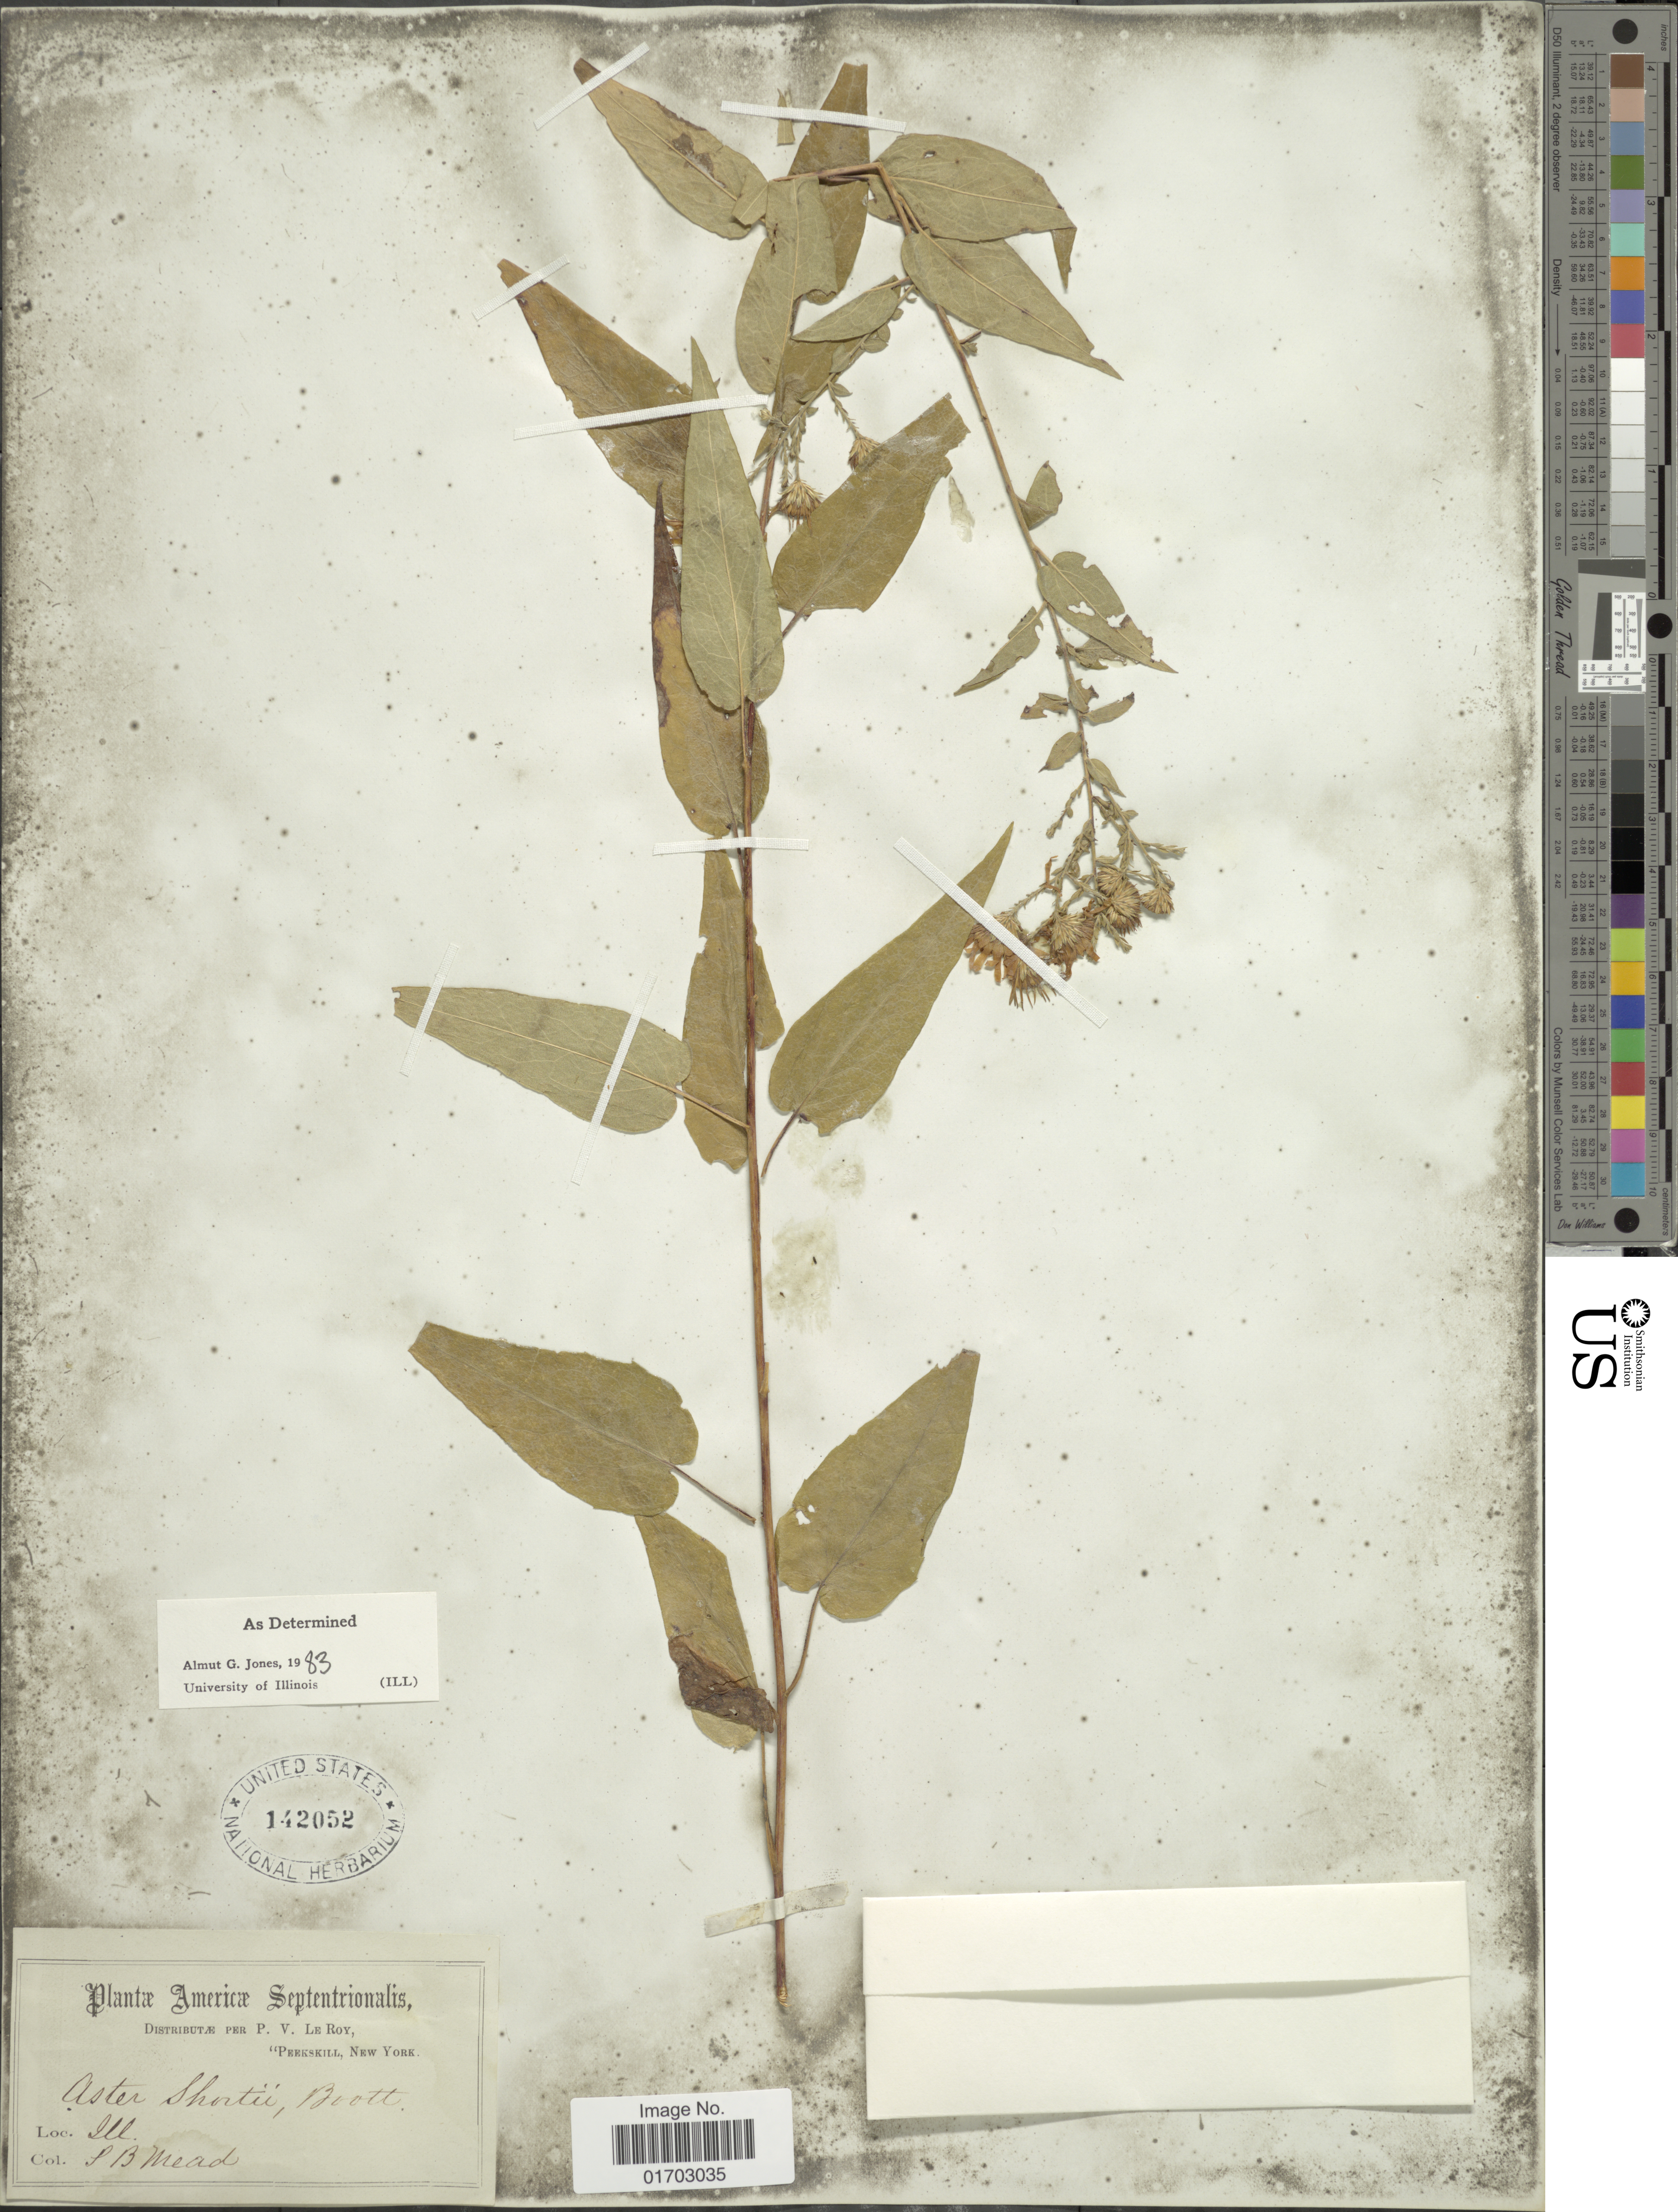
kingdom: Plantae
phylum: Tracheophyta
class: Magnoliopsida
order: Asterales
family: Asteraceae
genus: Symphyotrichum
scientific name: Symphyotrichum shortii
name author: (Lindl.) G.L. Nesom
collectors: S. Mead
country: United States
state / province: Illinois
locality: Septentrionalis, Ill.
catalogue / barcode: US 142052